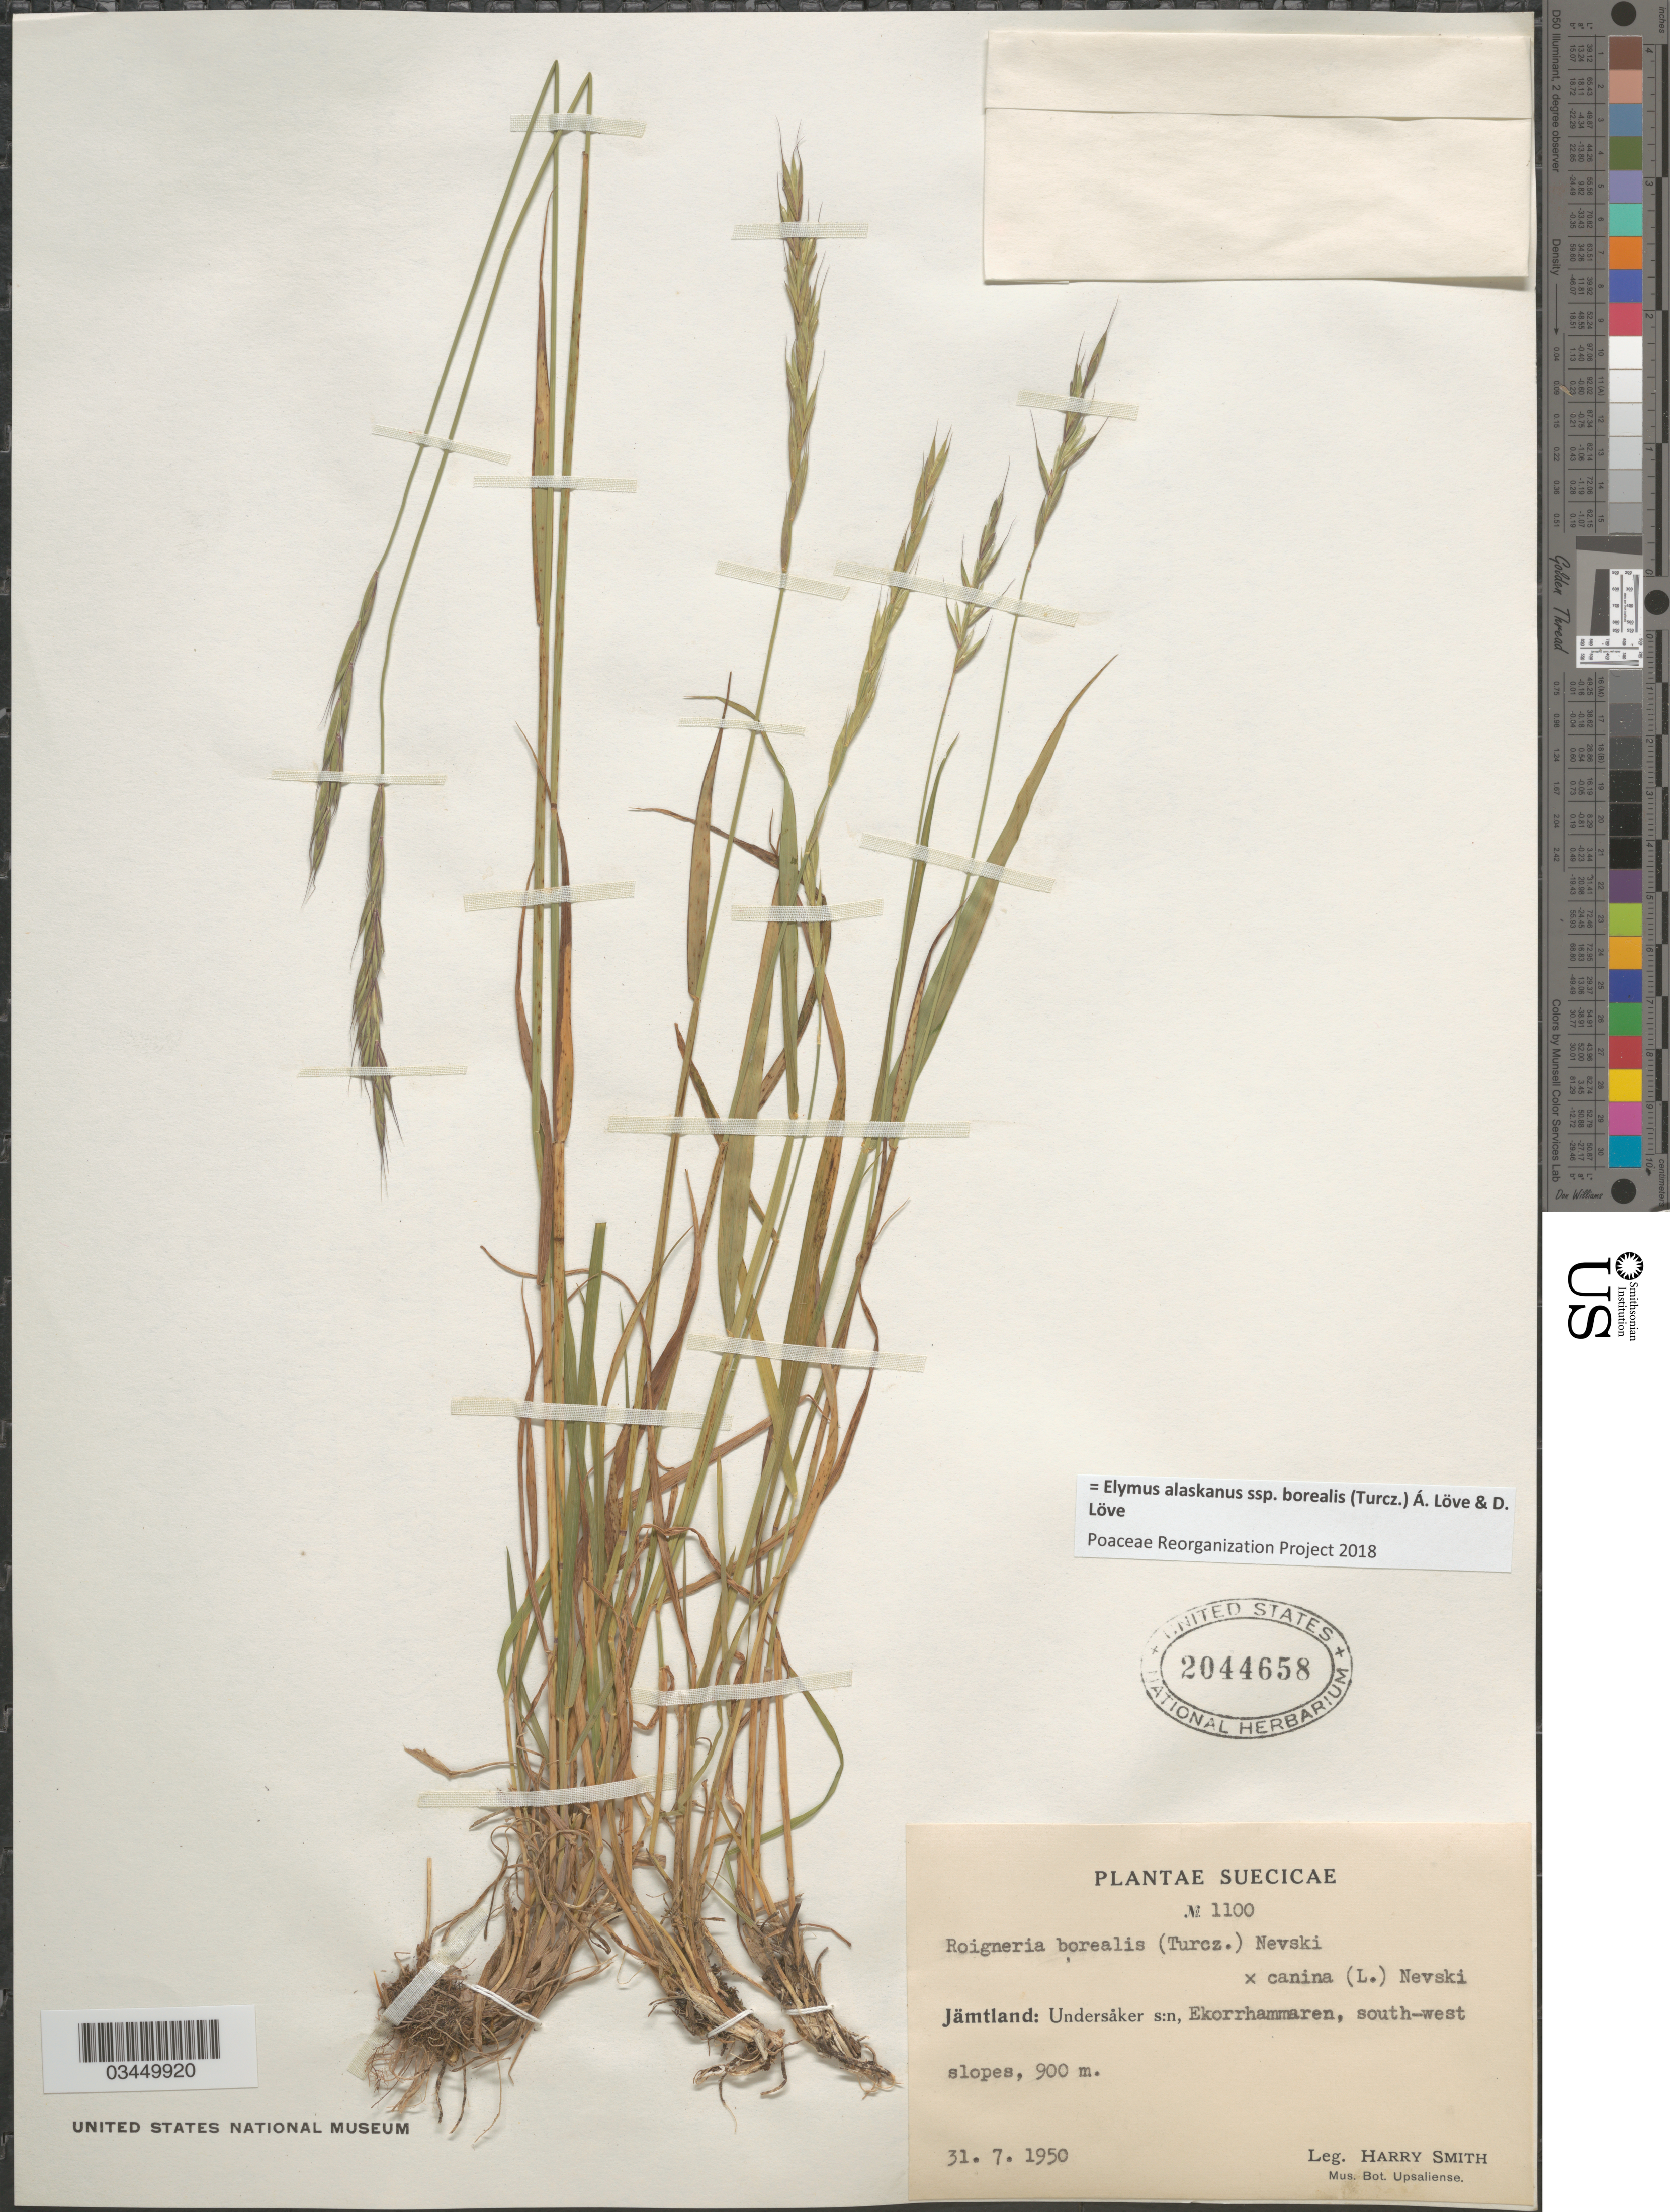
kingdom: Plantae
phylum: Tracheophyta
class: Liliopsida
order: Poales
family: Poaceae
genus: Elymus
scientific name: Elymus alaskanus subsp. borealis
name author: (Turcz.) Á. Löve & D. Löve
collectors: H. Smith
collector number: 1100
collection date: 1950-07-31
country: Sweden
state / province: Jämtland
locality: Suecicae. Jämtland: Undersåker s:n, Ekorrhammaren, south-west slopes.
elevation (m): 900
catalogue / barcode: US 2044658